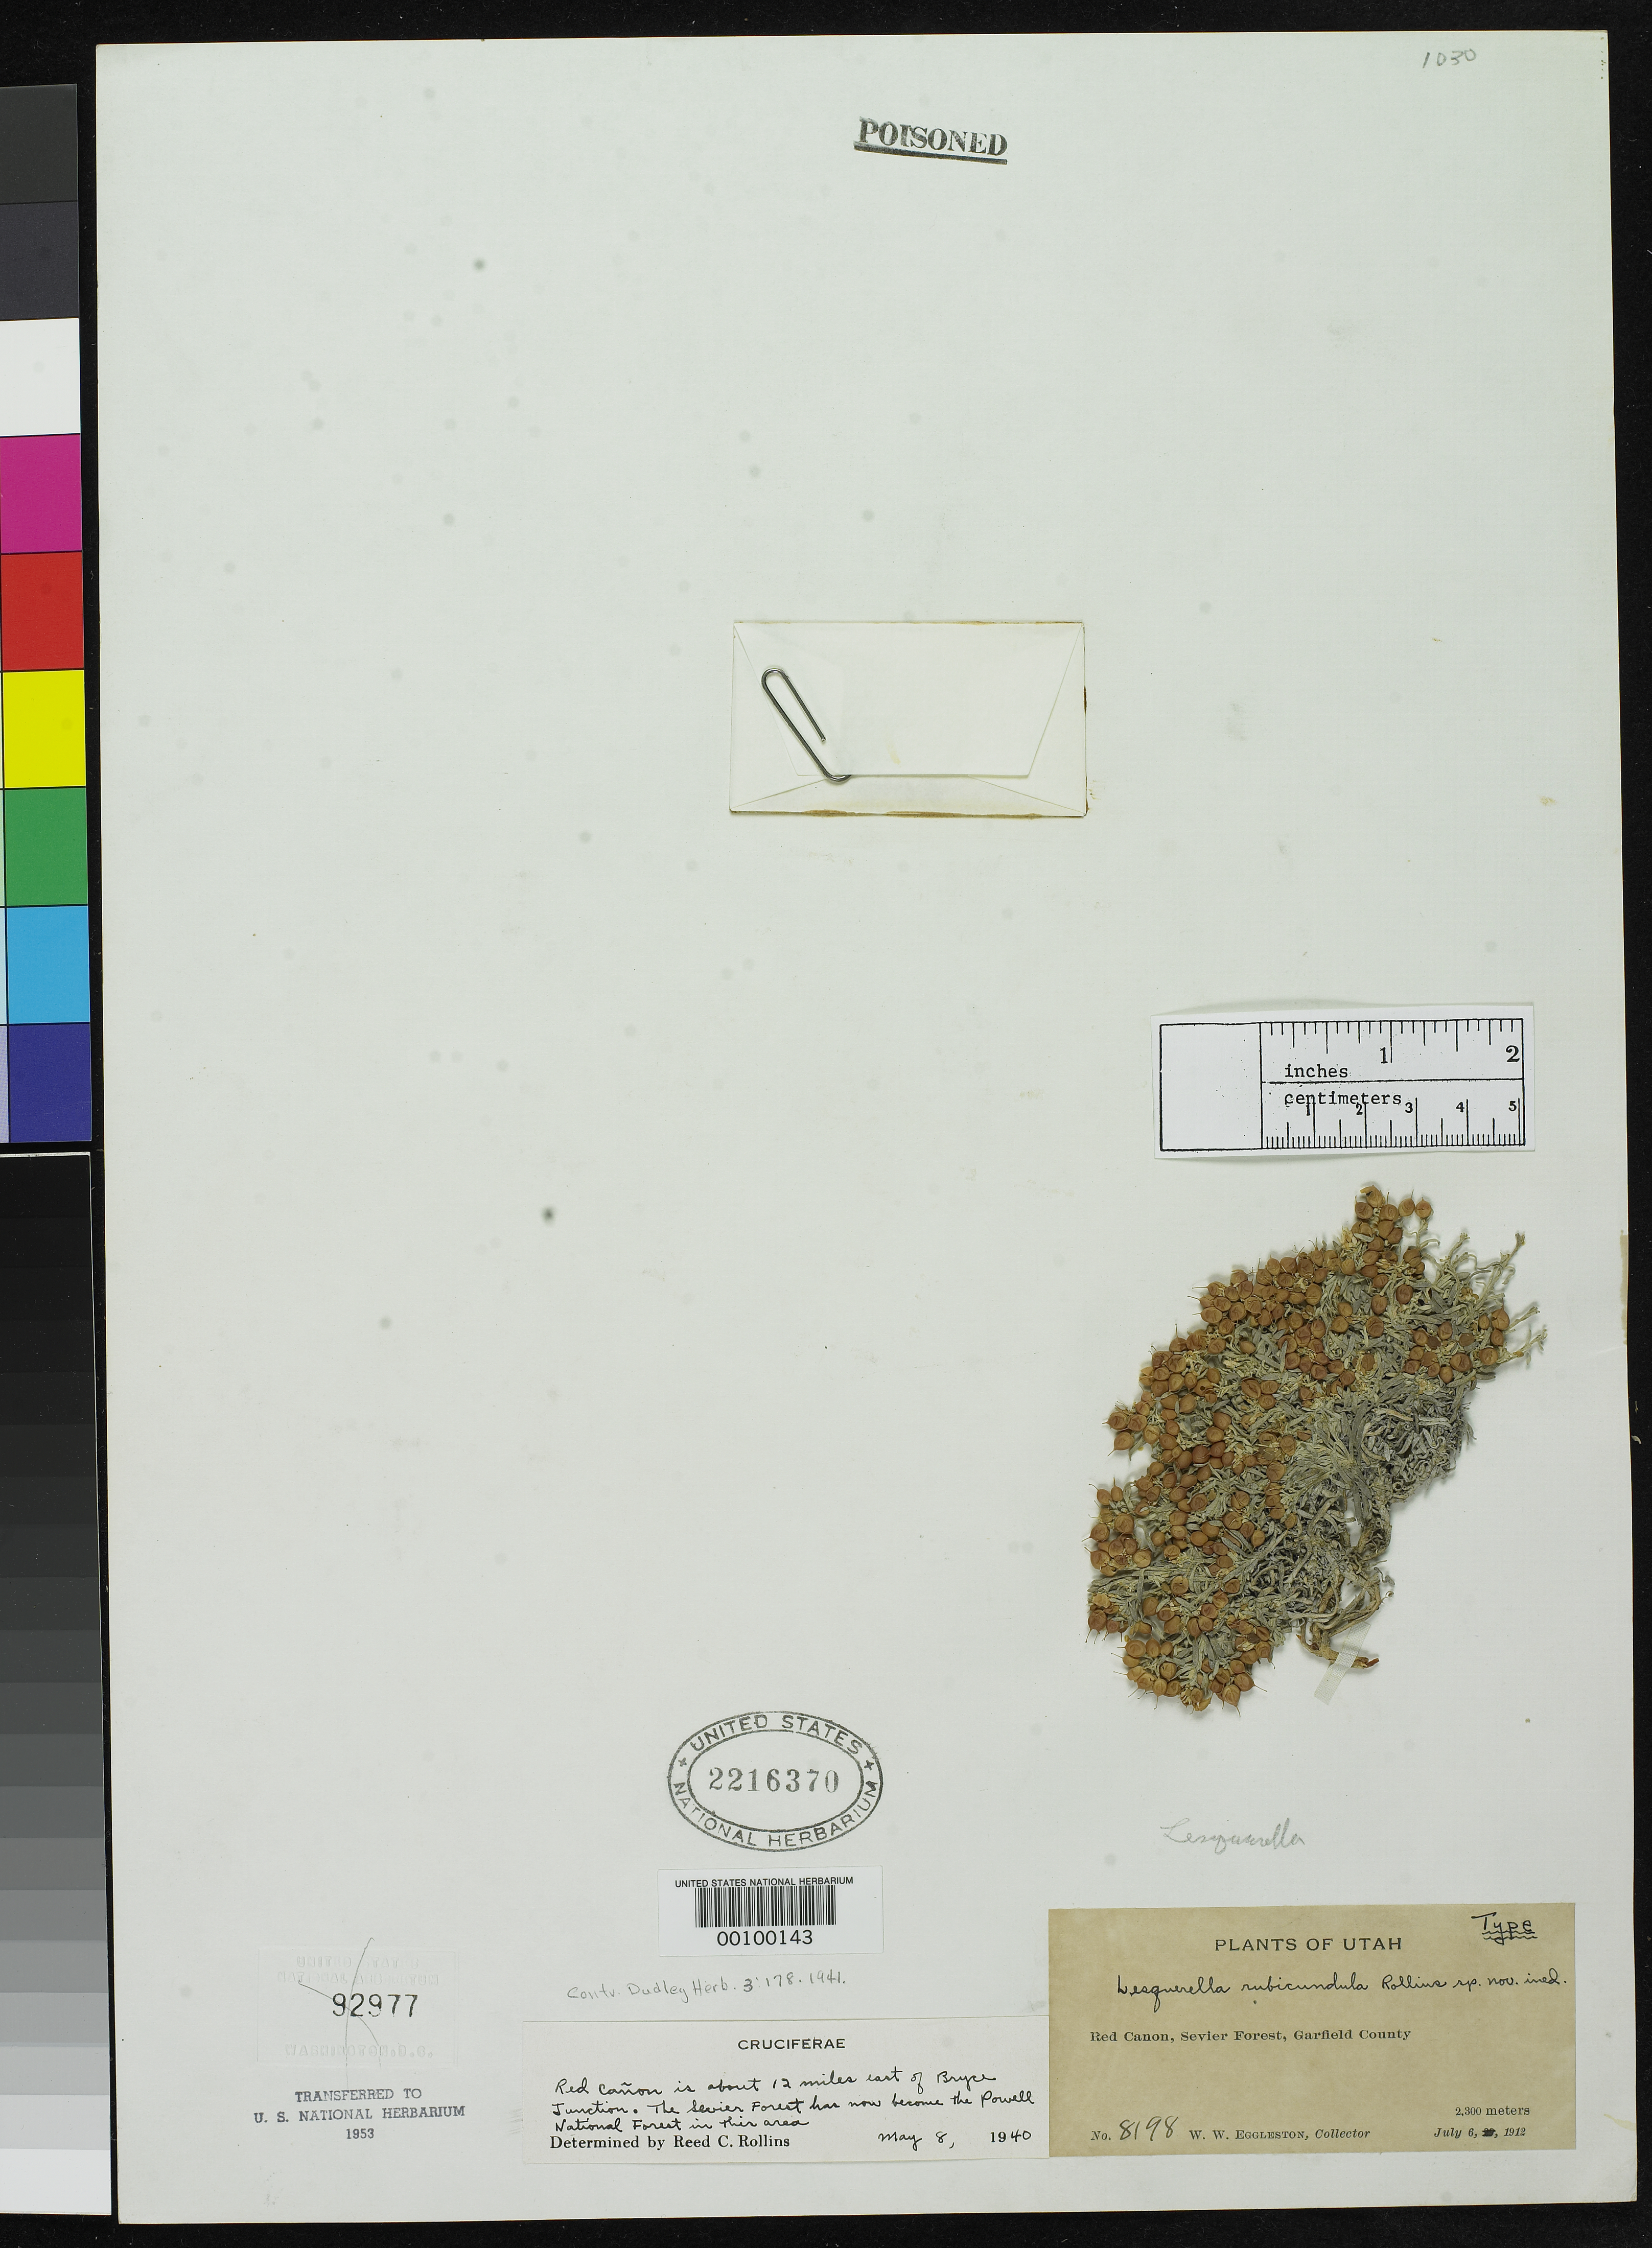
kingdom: Plantae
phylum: Tracheophyta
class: Magnoliopsida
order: Brassicales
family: Brassicaceae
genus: Lesquerella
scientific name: Lesquerella rubicundula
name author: Rollins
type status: Holotype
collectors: W. W. Eggleston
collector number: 8198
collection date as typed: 06 Jul 1912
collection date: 1912-07-06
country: United States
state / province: Utah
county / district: Garfield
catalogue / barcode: US 2216370